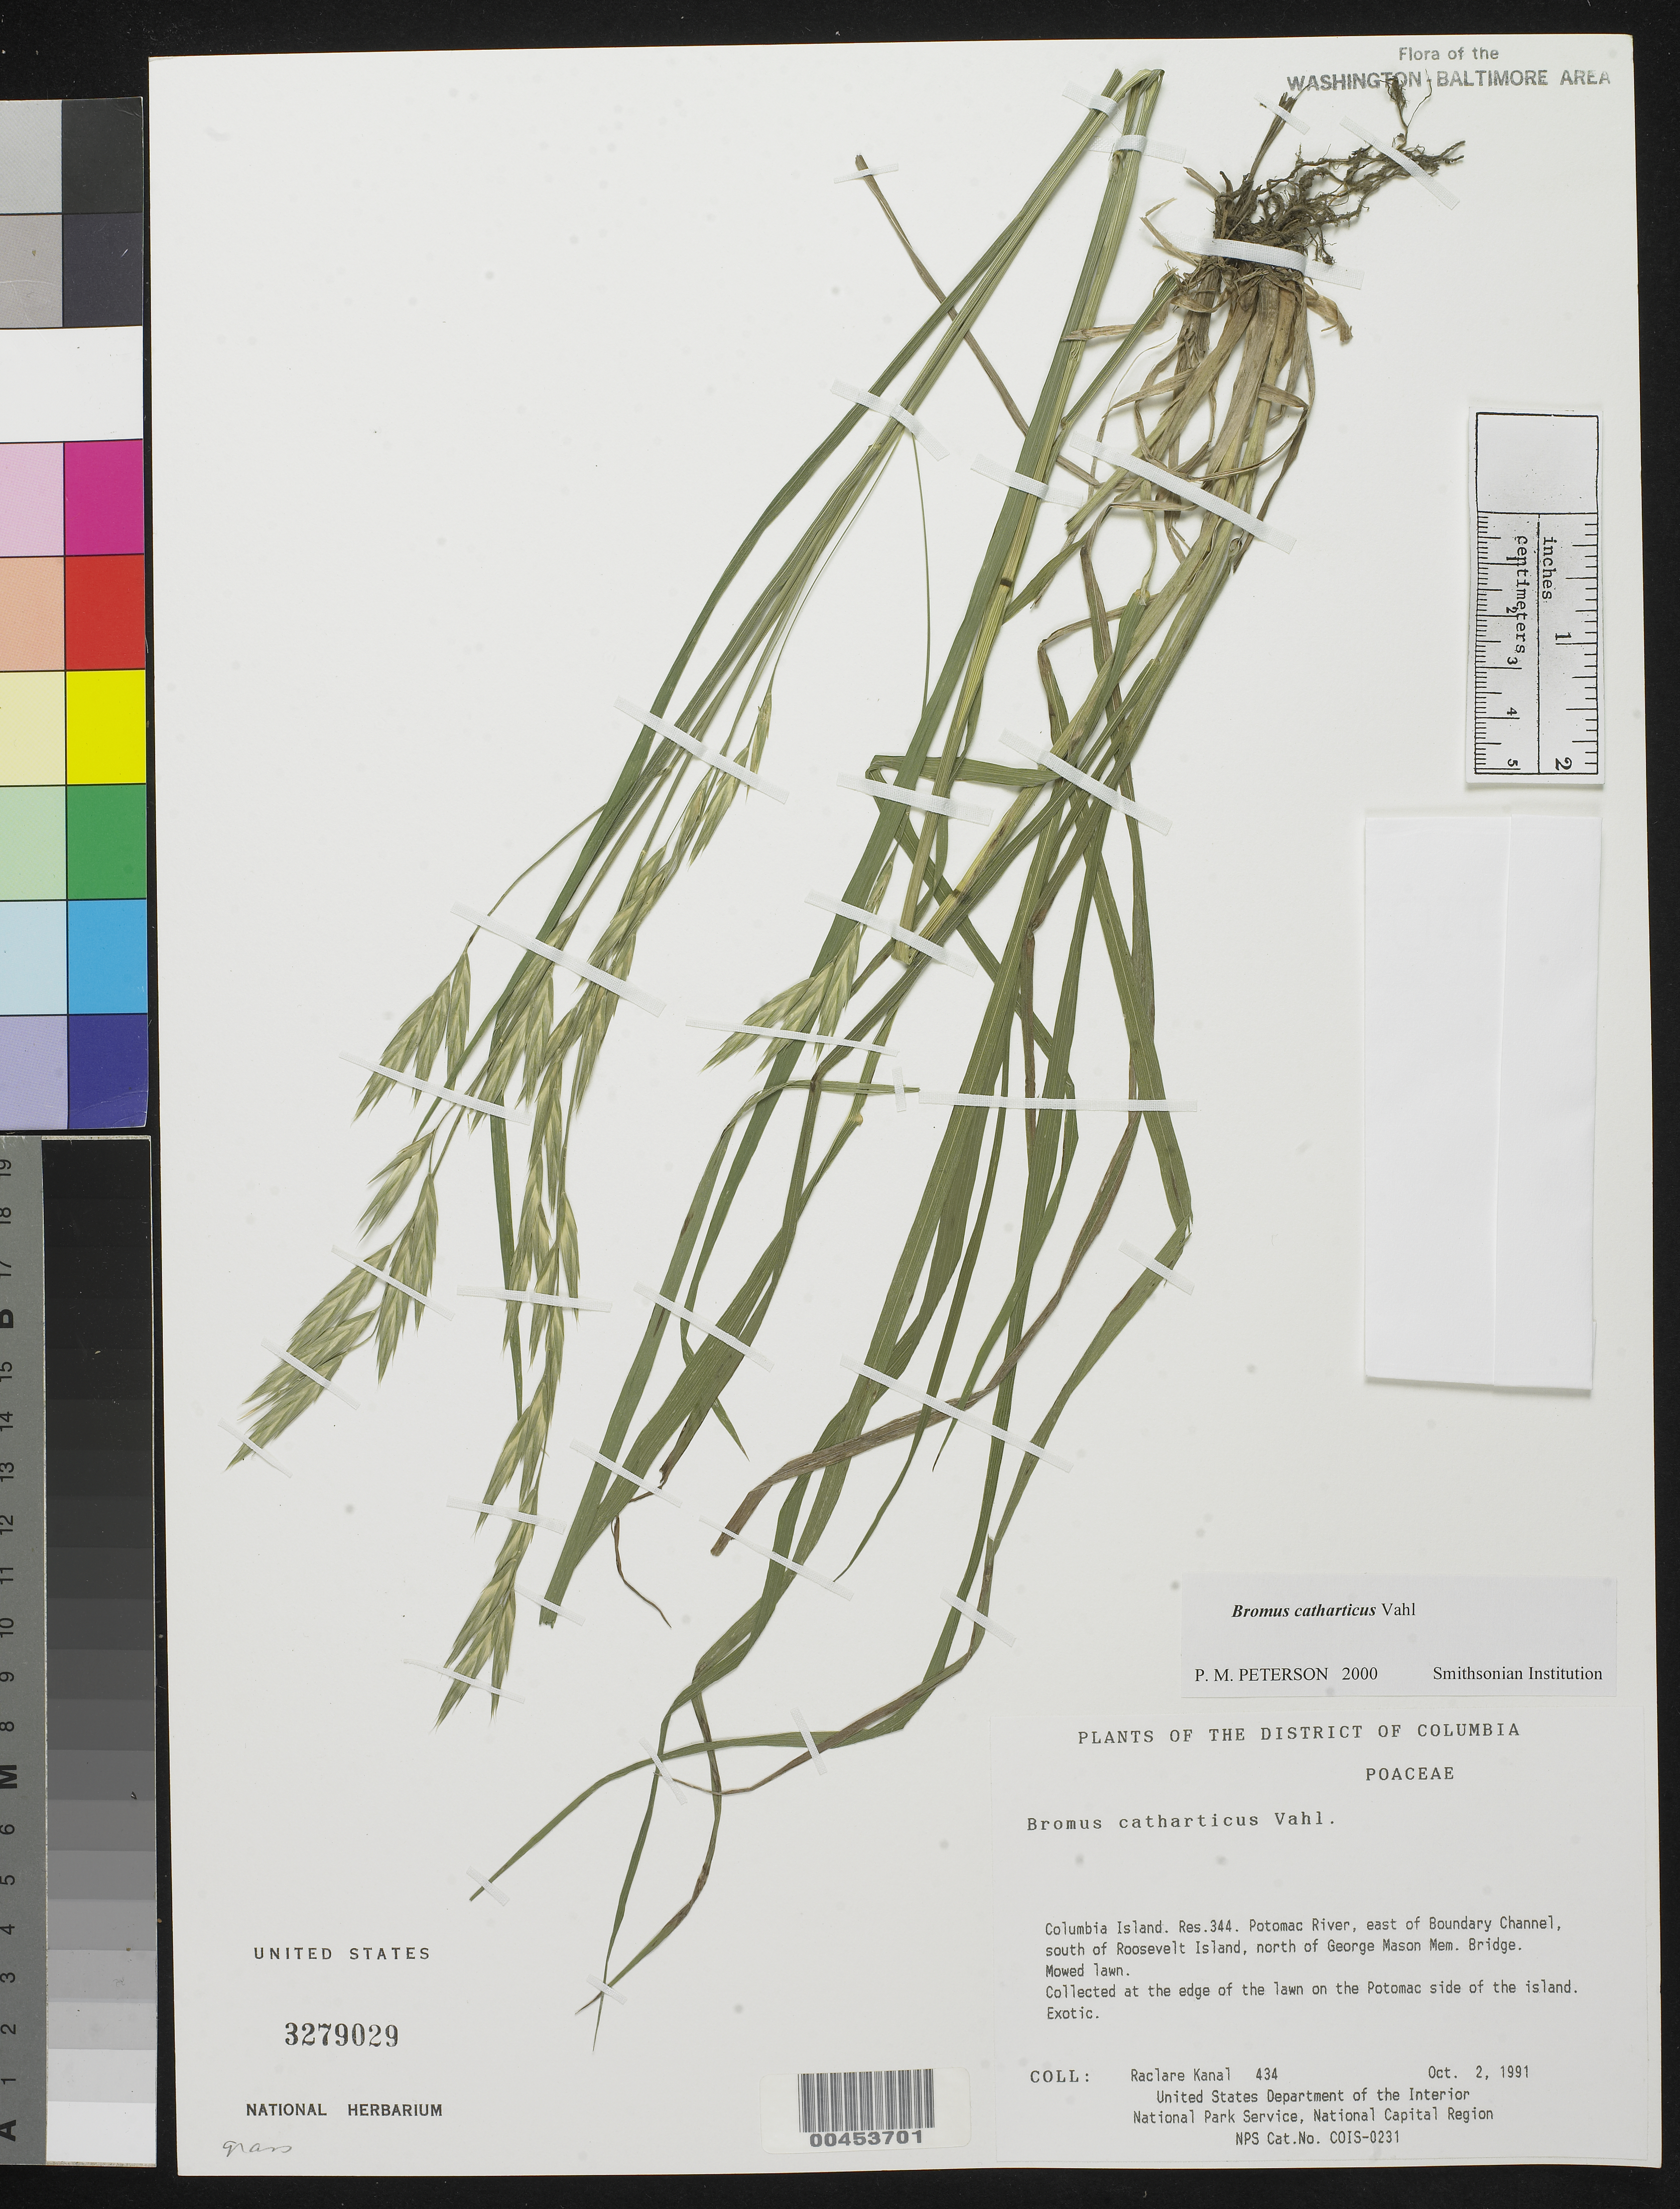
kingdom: Plantae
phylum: Tracheophyta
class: Magnoliopsida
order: Laurales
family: Lauraceae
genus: Endiandra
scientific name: Endiandra latifolia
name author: Kosterm.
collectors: R. Kanal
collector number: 434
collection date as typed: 02 Oct 1991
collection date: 1991-10-02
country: United States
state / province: District of Columbia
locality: Columbia Island, Res 344, Potomac River, S of Roosevelt Island, E of Boundary Channel, N of George Mason Mem Bridge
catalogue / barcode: US 3279029